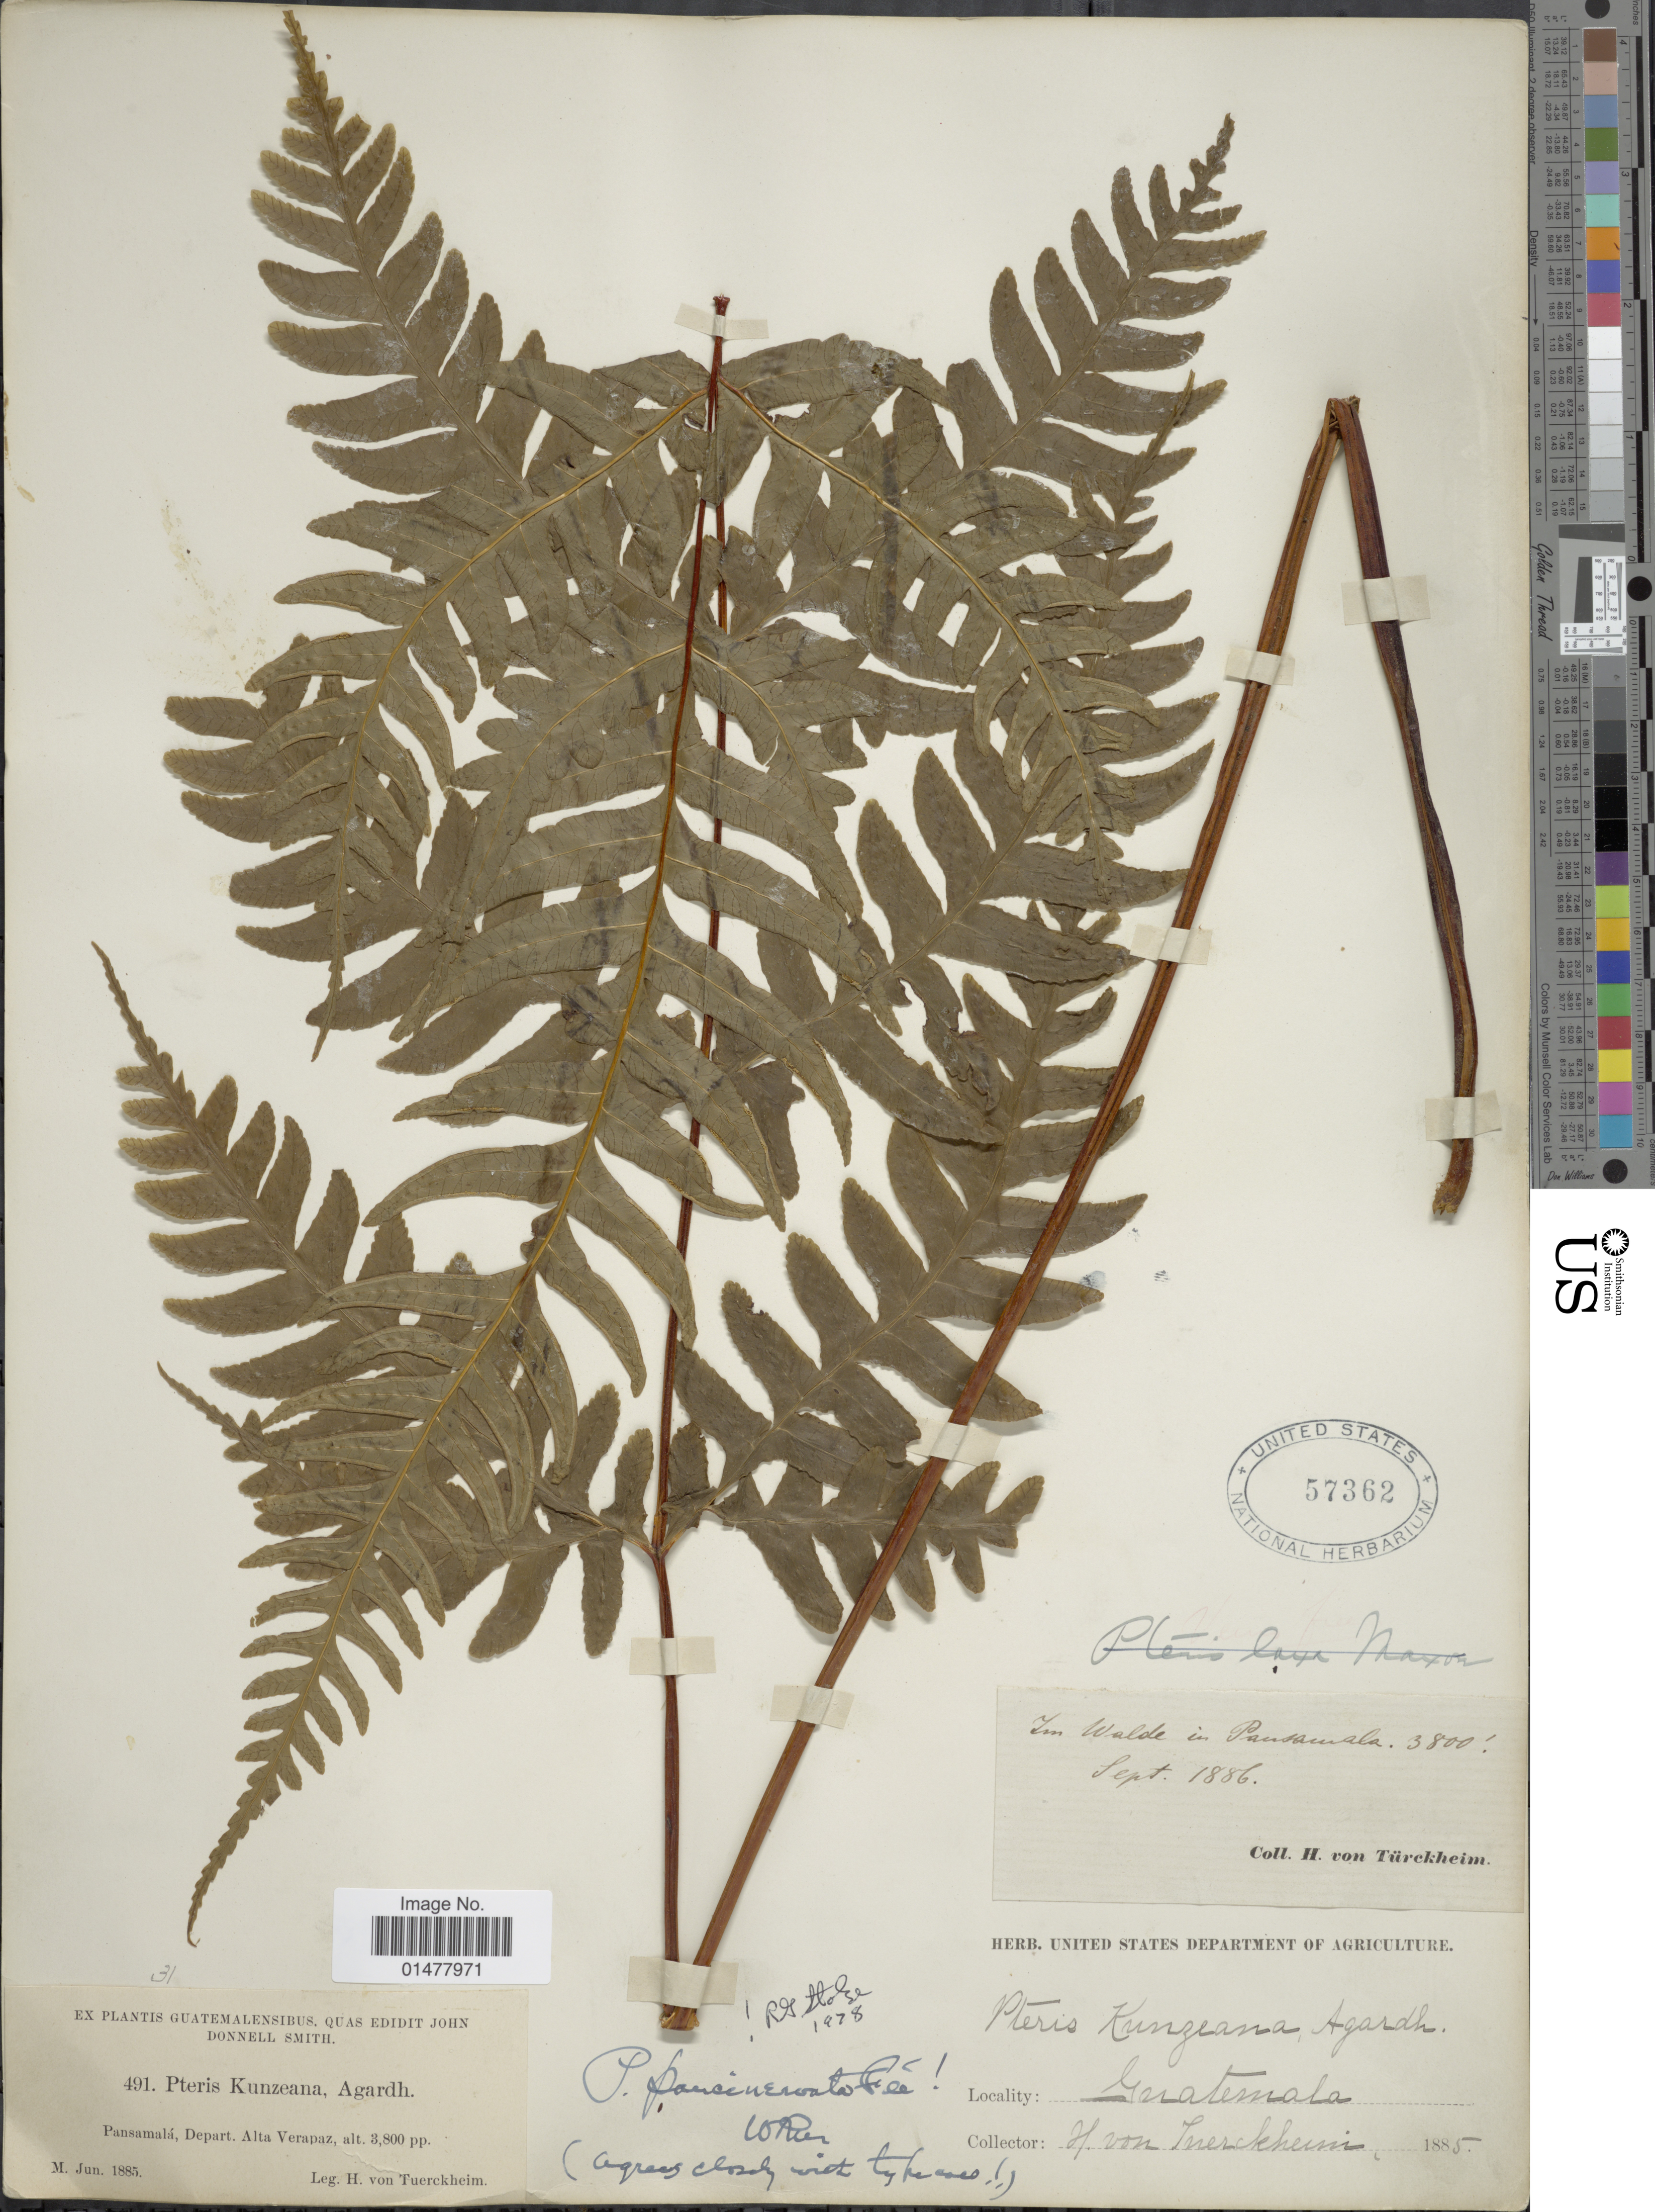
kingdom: Plantae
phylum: Tracheophyta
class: Polypodiopsida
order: Polypodiales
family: Pteridaceae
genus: Pteris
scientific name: Pteris paucinervata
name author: Fée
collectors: H. von Tuerckheim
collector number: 491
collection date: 1885-01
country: Guatemala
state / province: Alta Verapaz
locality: Pansamalá, Depart. Alta Verapaz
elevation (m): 1158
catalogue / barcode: US 57362